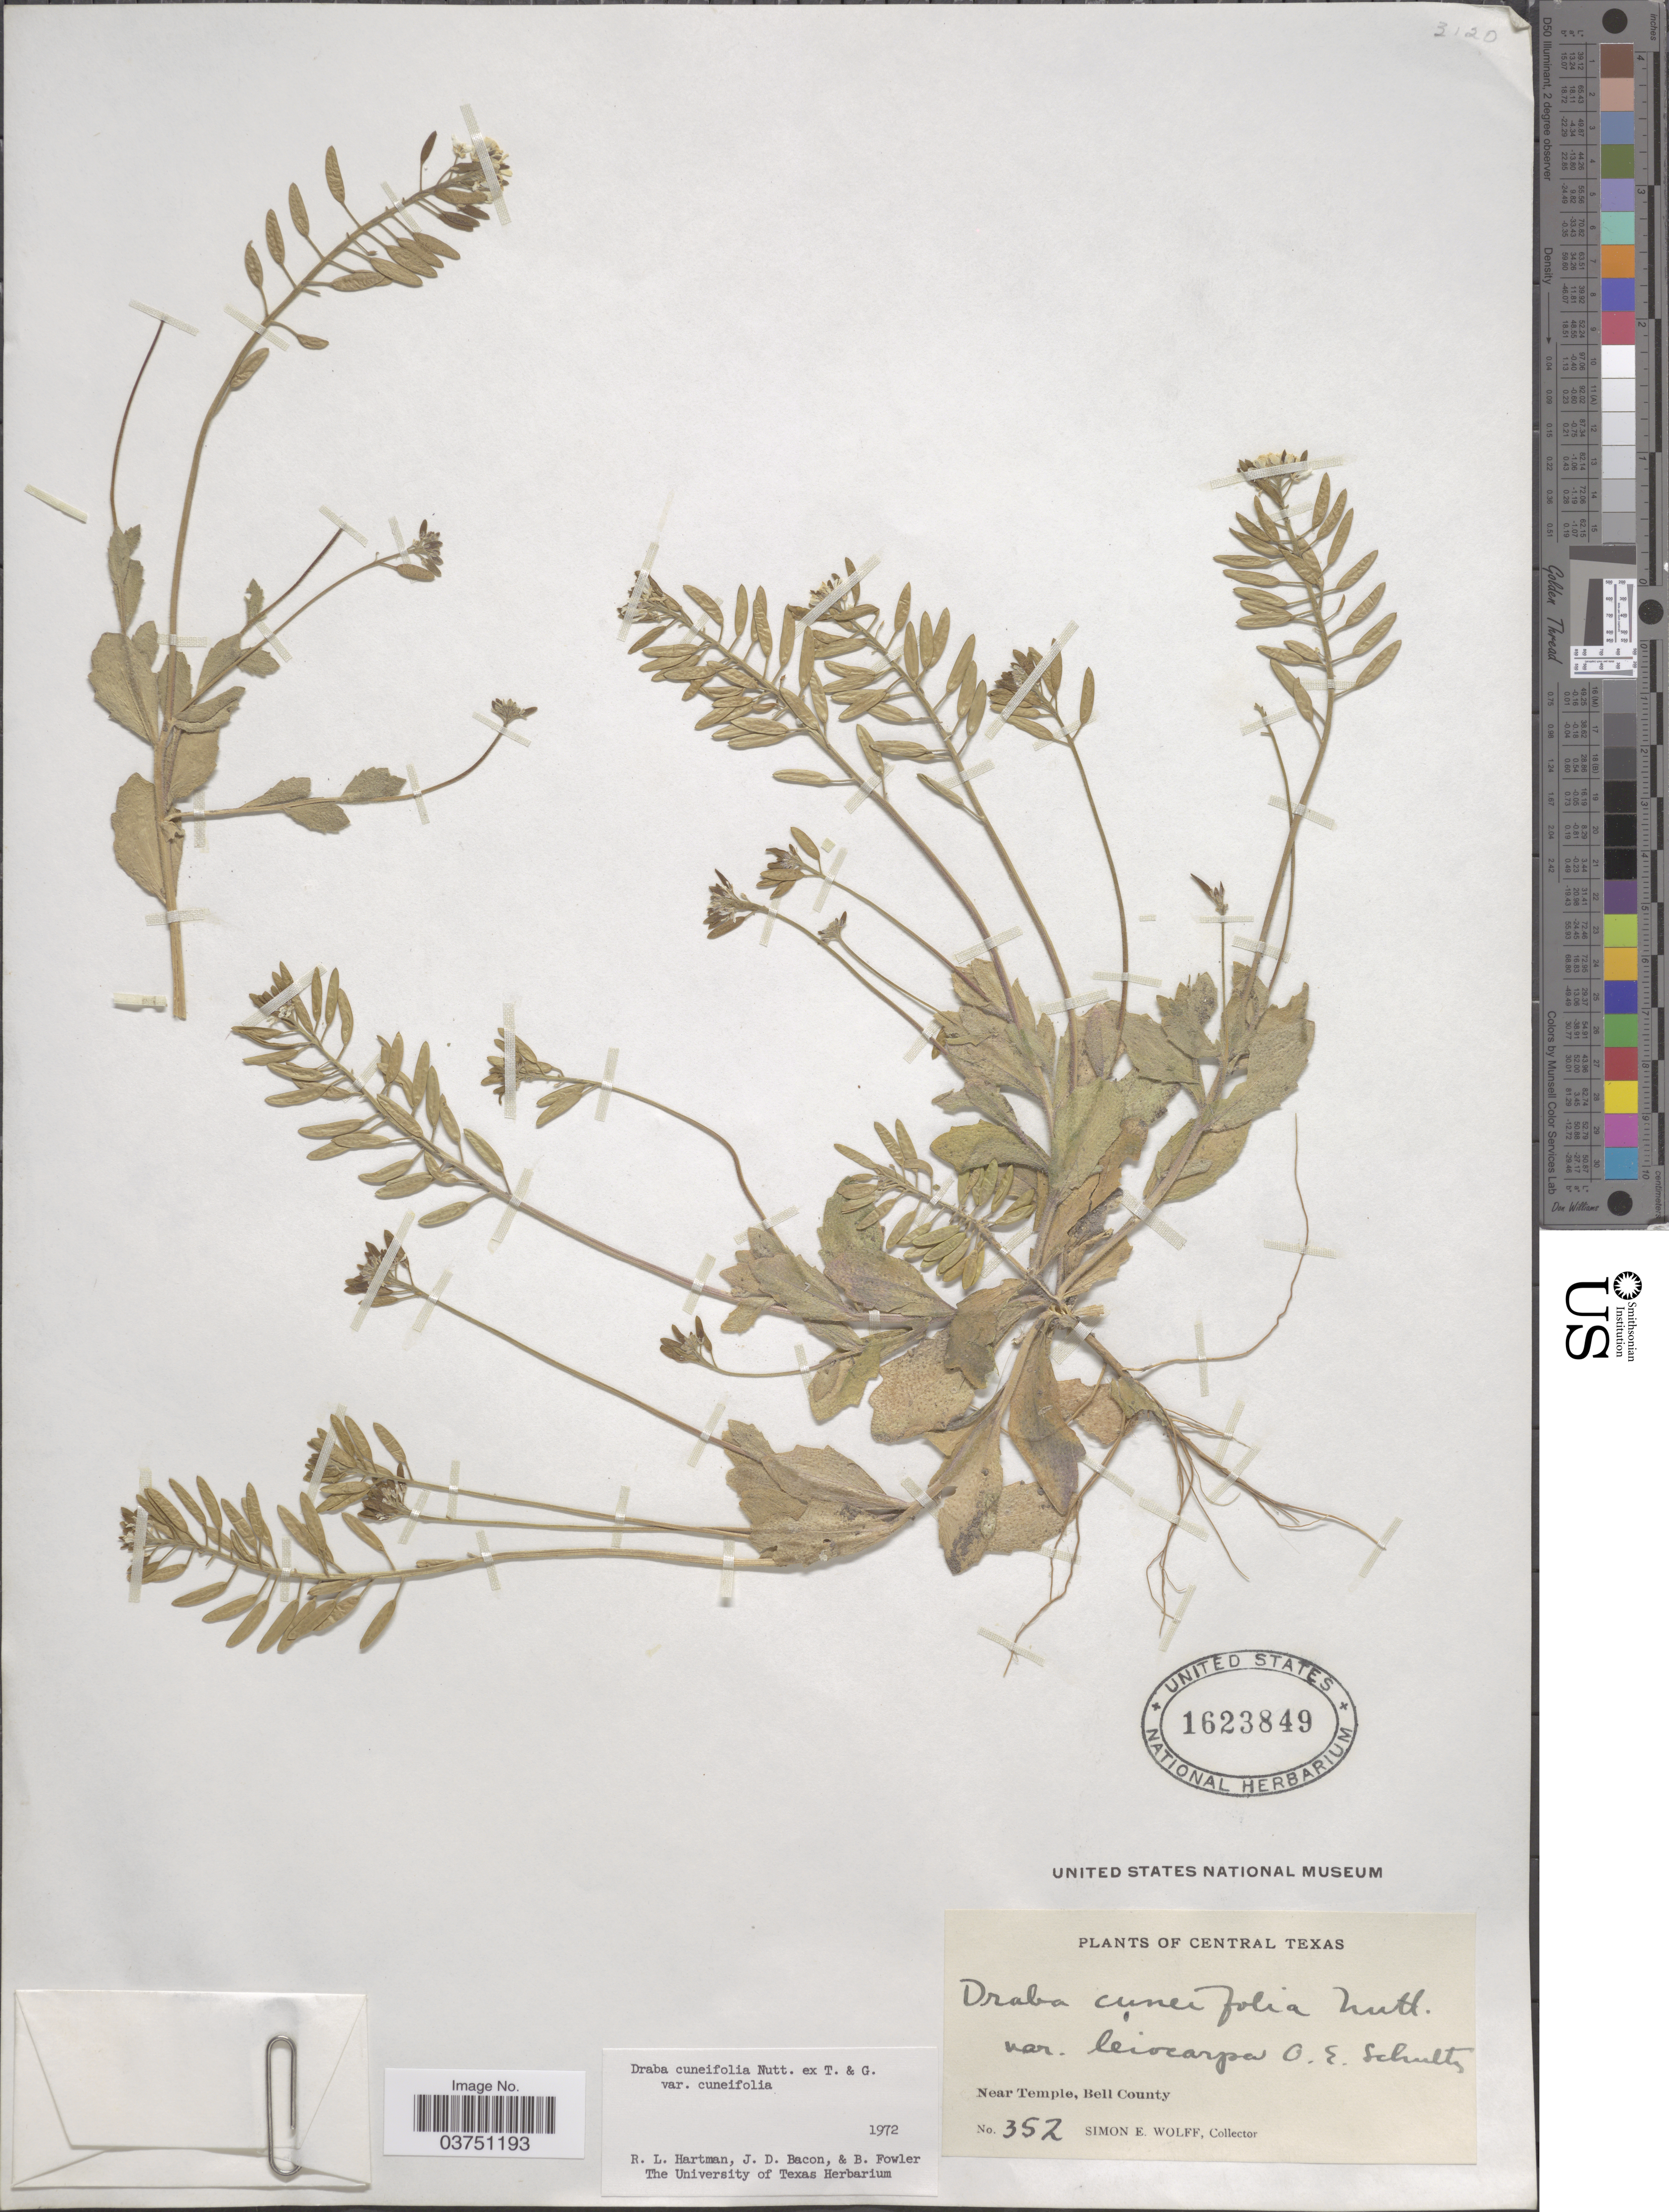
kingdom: Plantae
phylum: Tracheophyta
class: Magnoliopsida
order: Brassicales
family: Brassicaceae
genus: Draba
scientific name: Draba cuneifolia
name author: Nutt.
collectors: S. E. Wolff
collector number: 352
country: United States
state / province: Texas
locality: Central Texas; Near Temple, Bell County.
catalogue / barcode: US 1623849